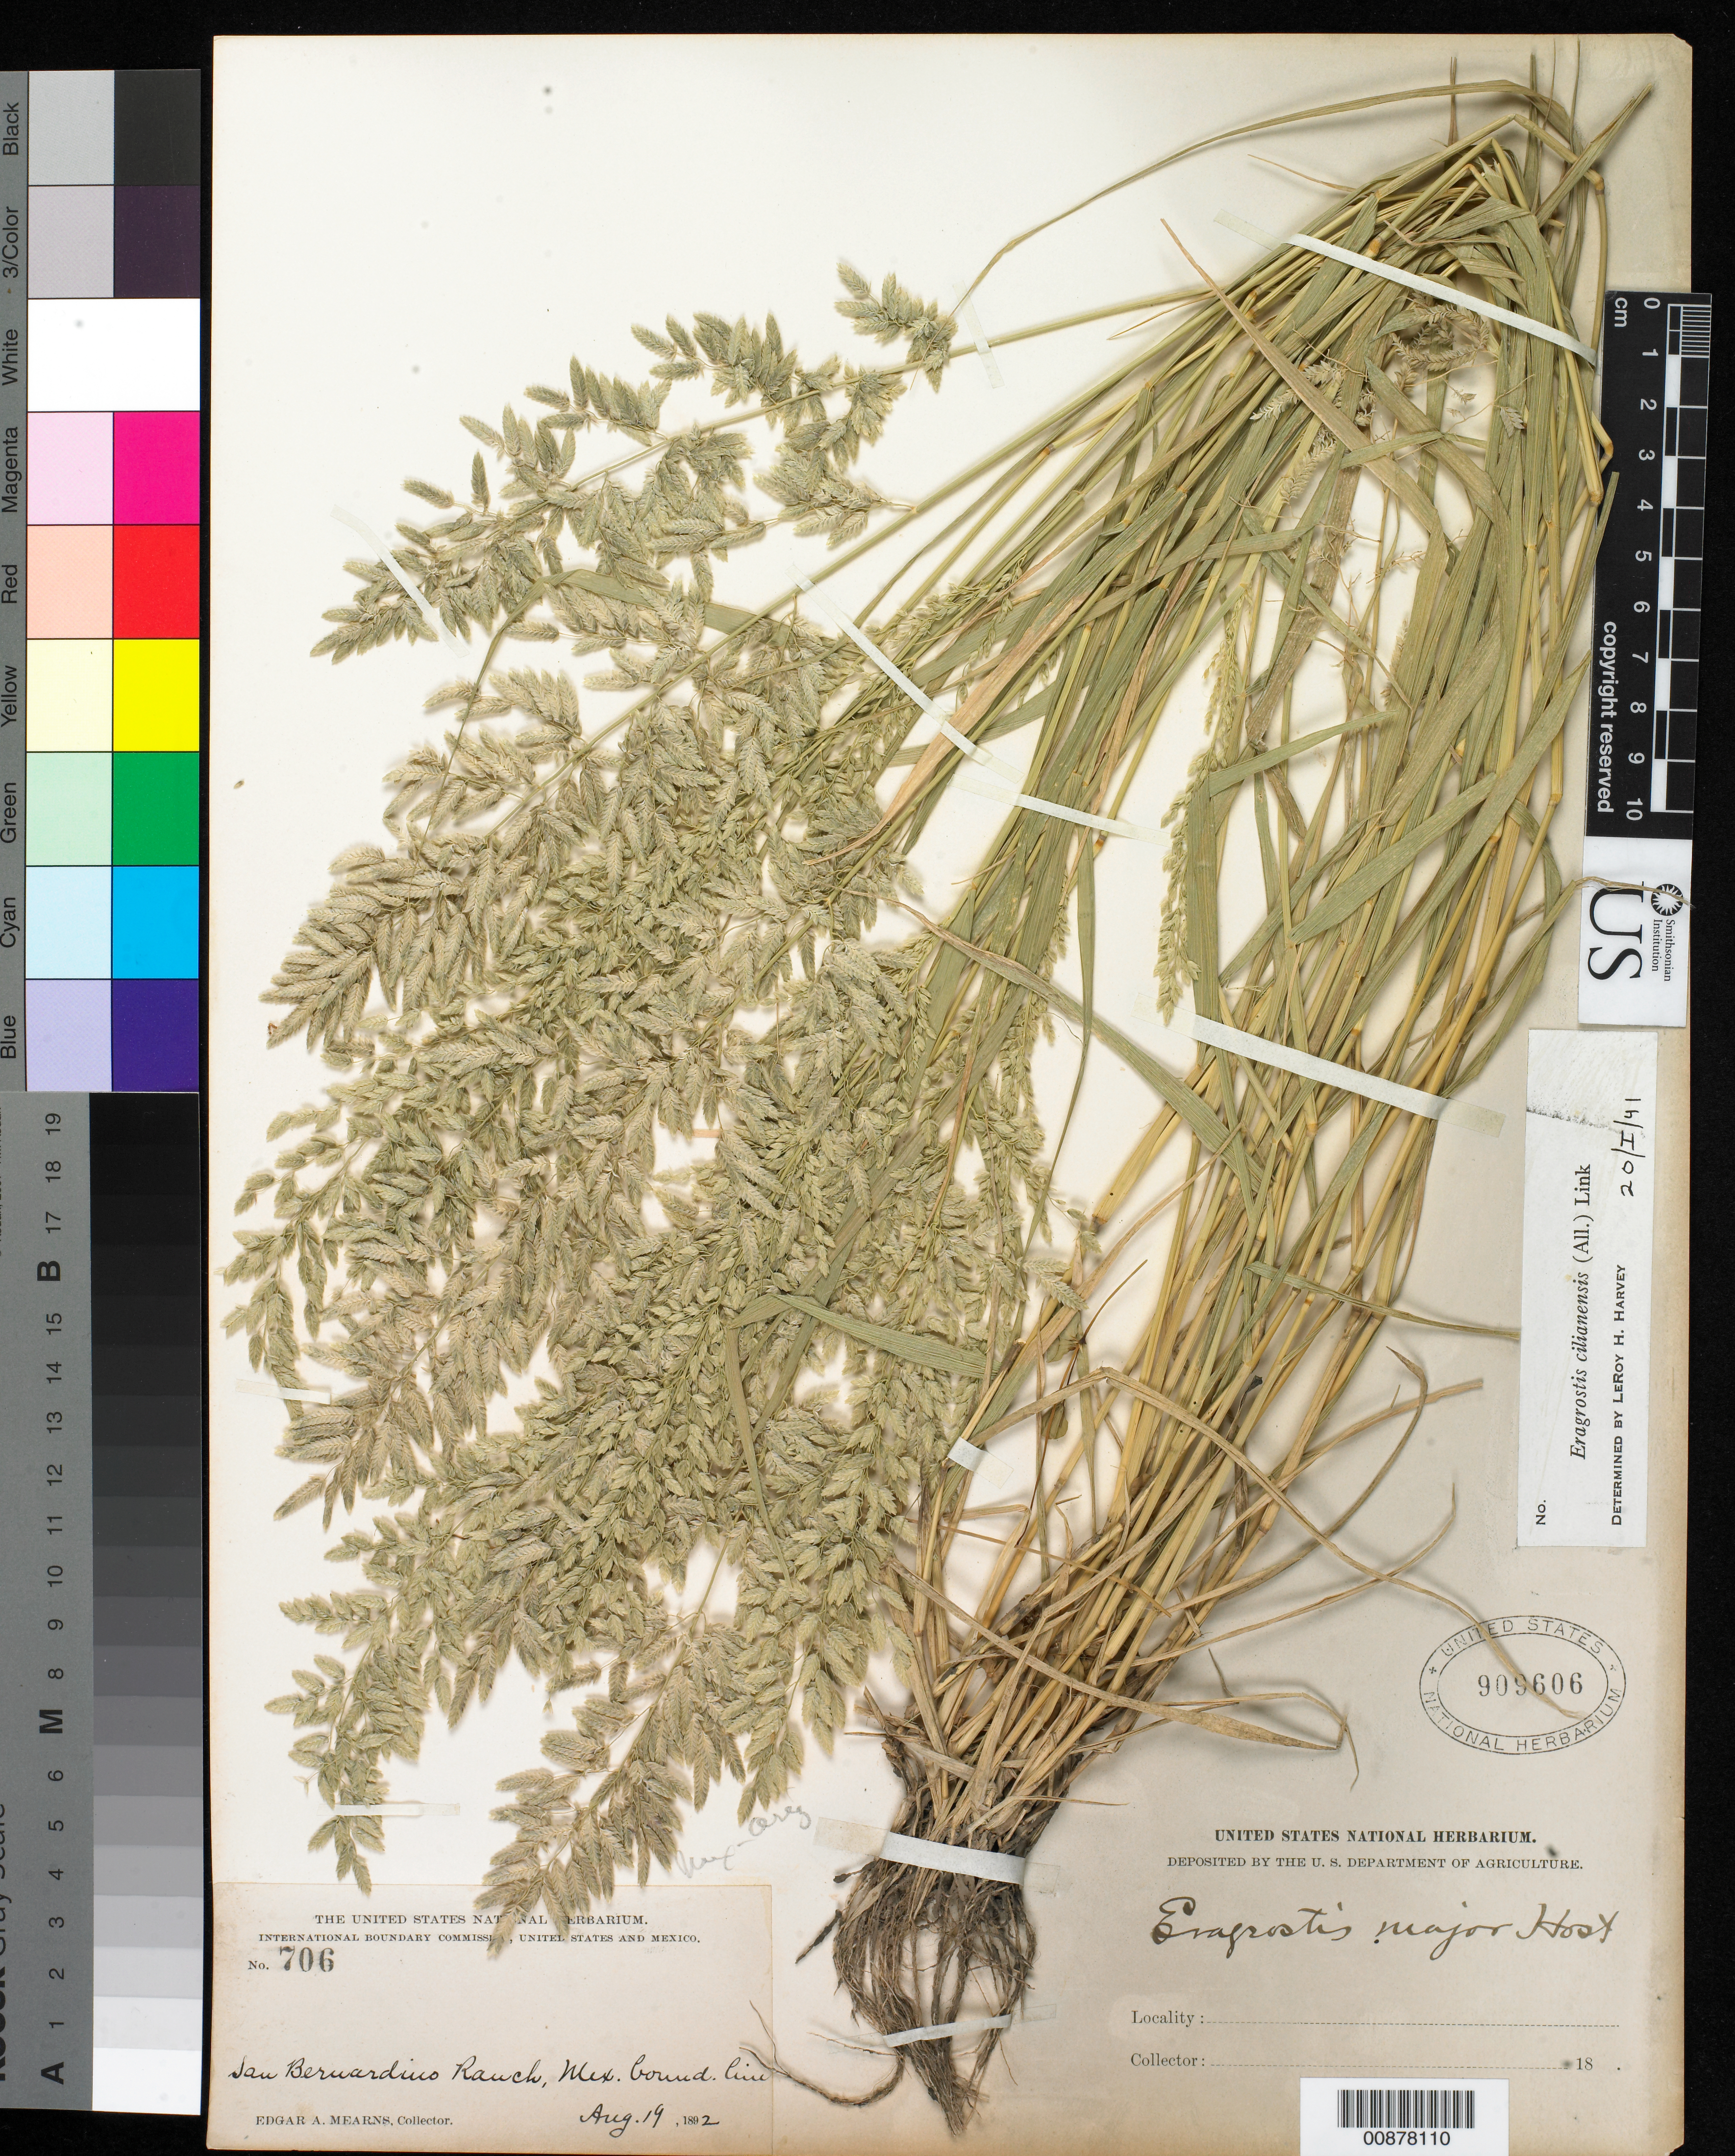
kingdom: Plantae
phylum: Tracheophyta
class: Liliopsida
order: Poales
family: Poaceae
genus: Eragrostis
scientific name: Eragrostis cilianensis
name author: (Bellardi) Vignolo ex Janch.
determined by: Harvey, L. H.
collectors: E. A. Mearns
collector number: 706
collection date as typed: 19 Aug 1892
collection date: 1892-08-19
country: United States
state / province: Arizona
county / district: Cochise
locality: San Bernardino Ranch, Mexican Boundary Line.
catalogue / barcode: US 909606